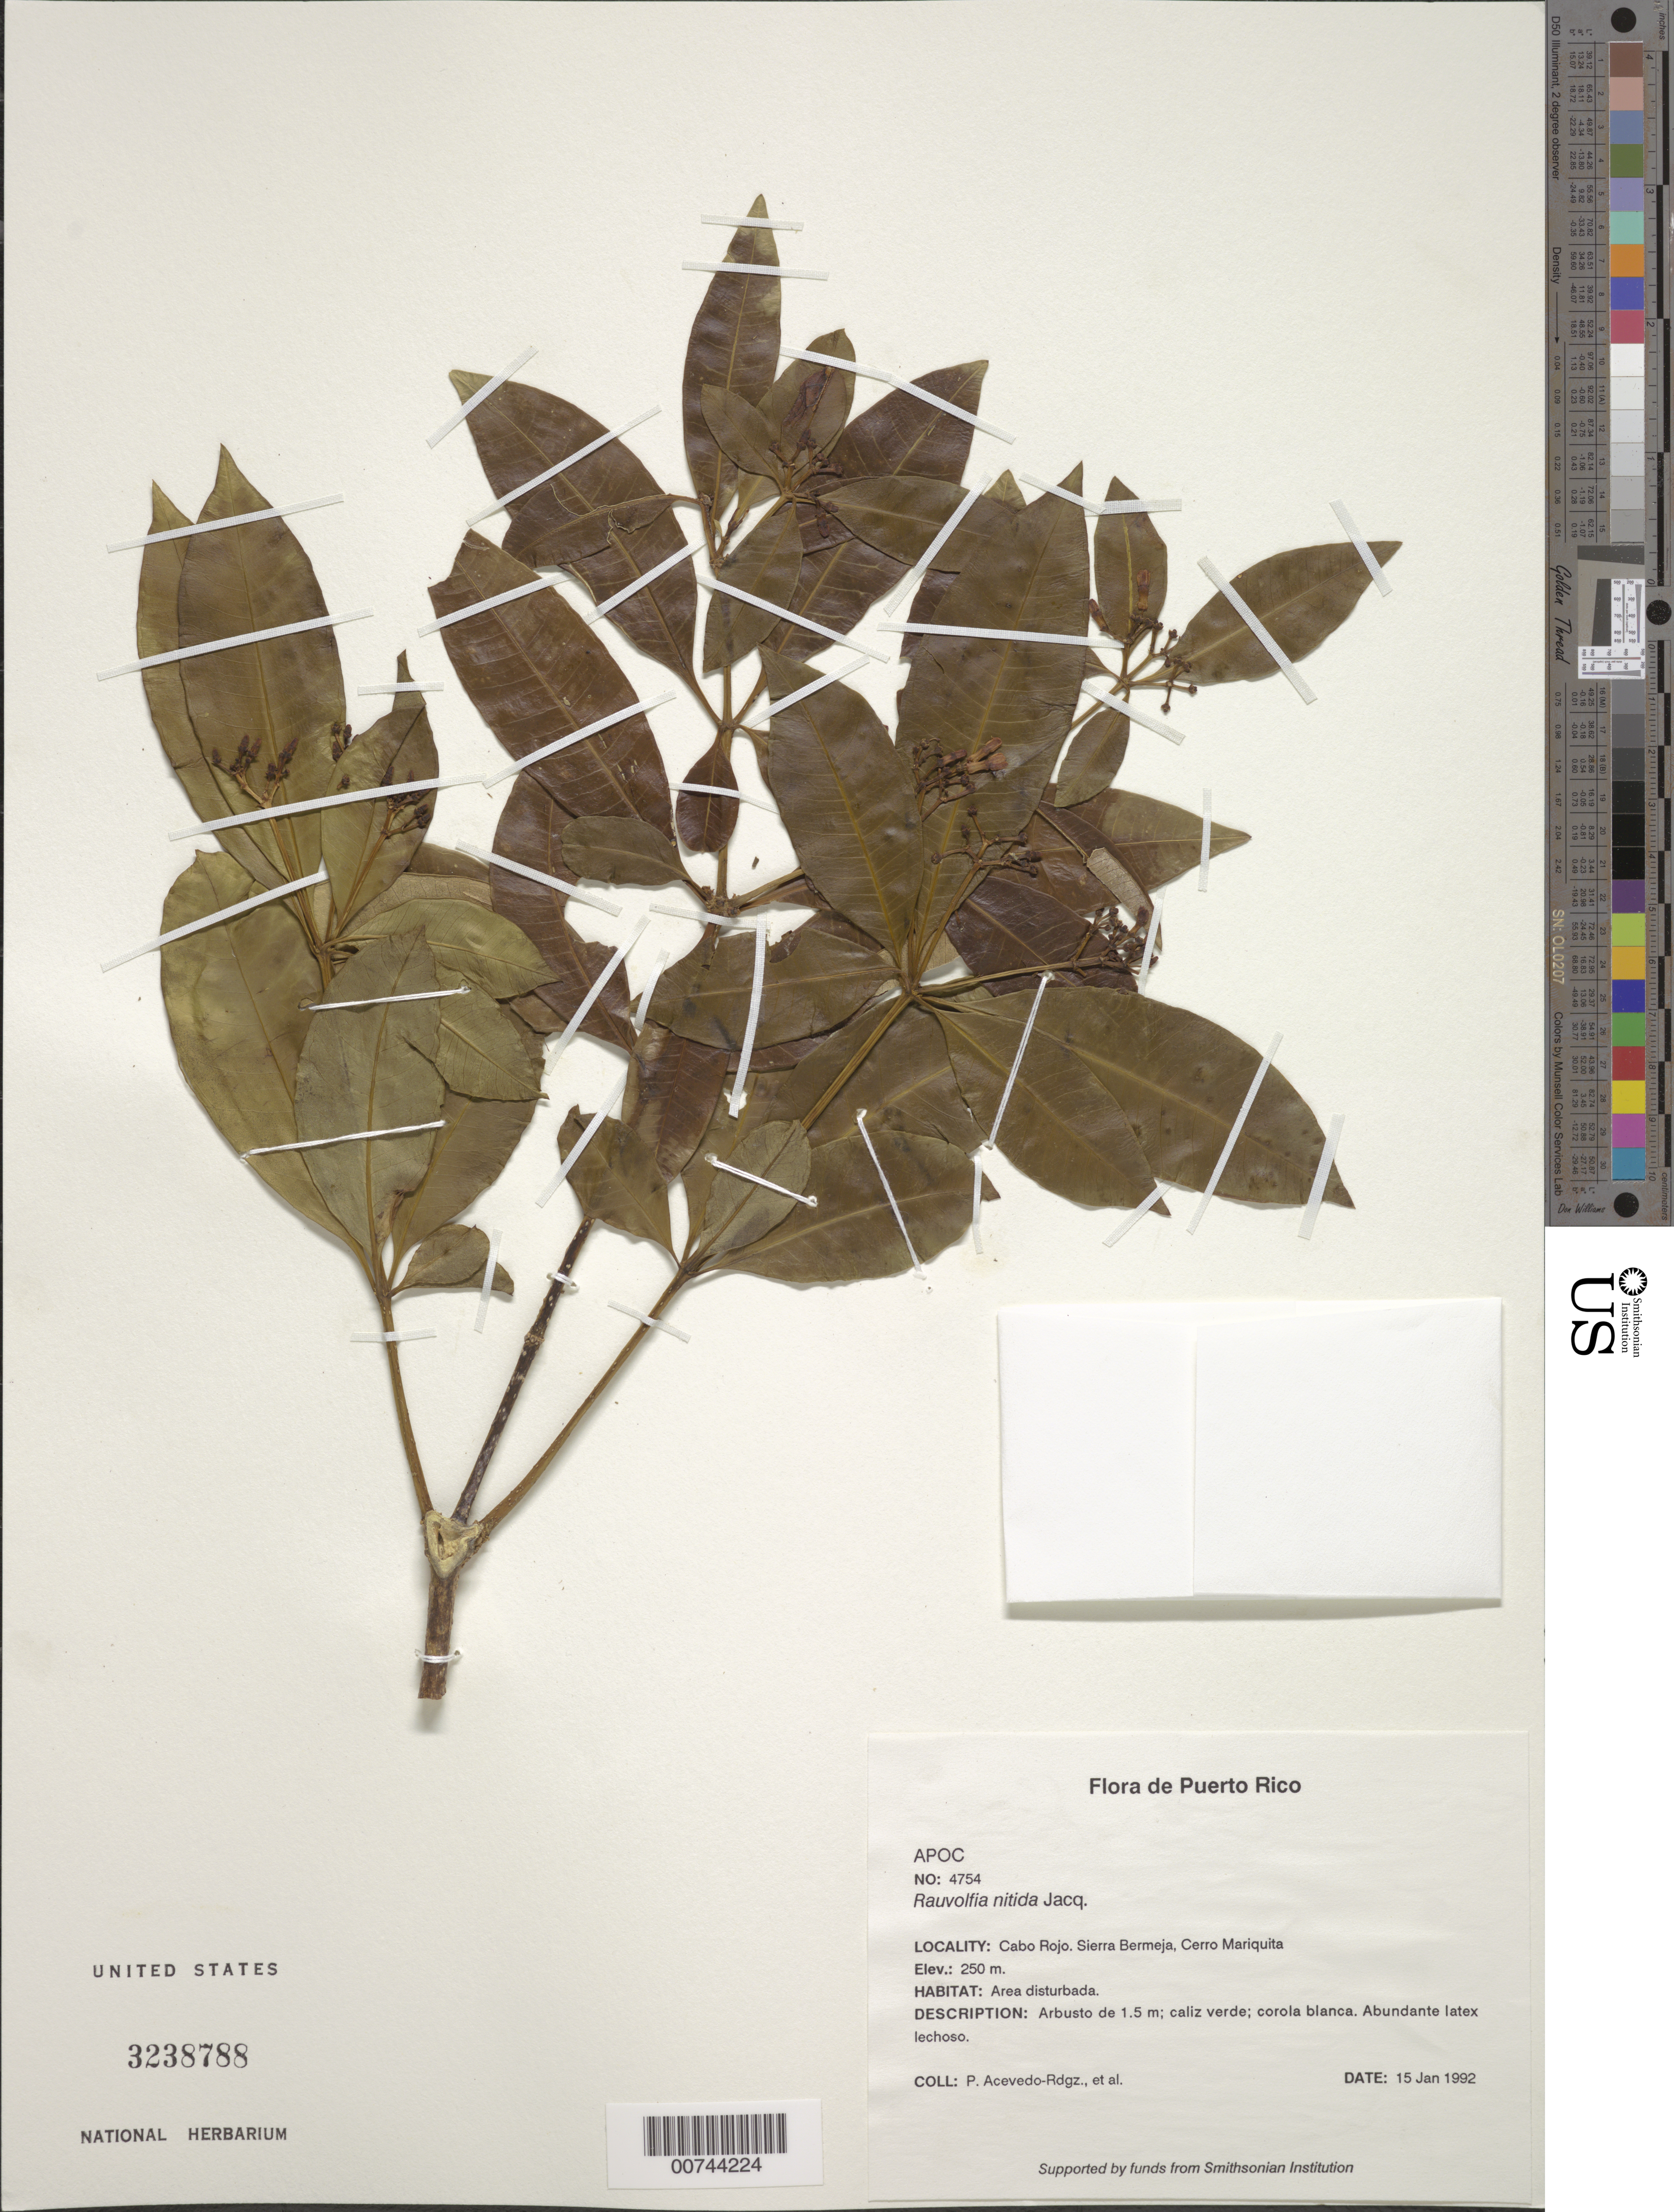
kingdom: Plantae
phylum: Tracheophyta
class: Magnoliopsida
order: Gentianales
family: Apocynaceae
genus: Rauvolfia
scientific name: Rauvolfia nitida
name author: Jacq.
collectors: P. Acevedo-Rodr.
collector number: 4754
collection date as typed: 15 Jan 1992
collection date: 1992-01-15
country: Puerto Rico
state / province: Cabo Rojo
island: Puerto Rico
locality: Cabo Rojo; Sierra Bermeja, Cerro Mariquita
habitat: Area disturbada.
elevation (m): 250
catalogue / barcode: US 3238788